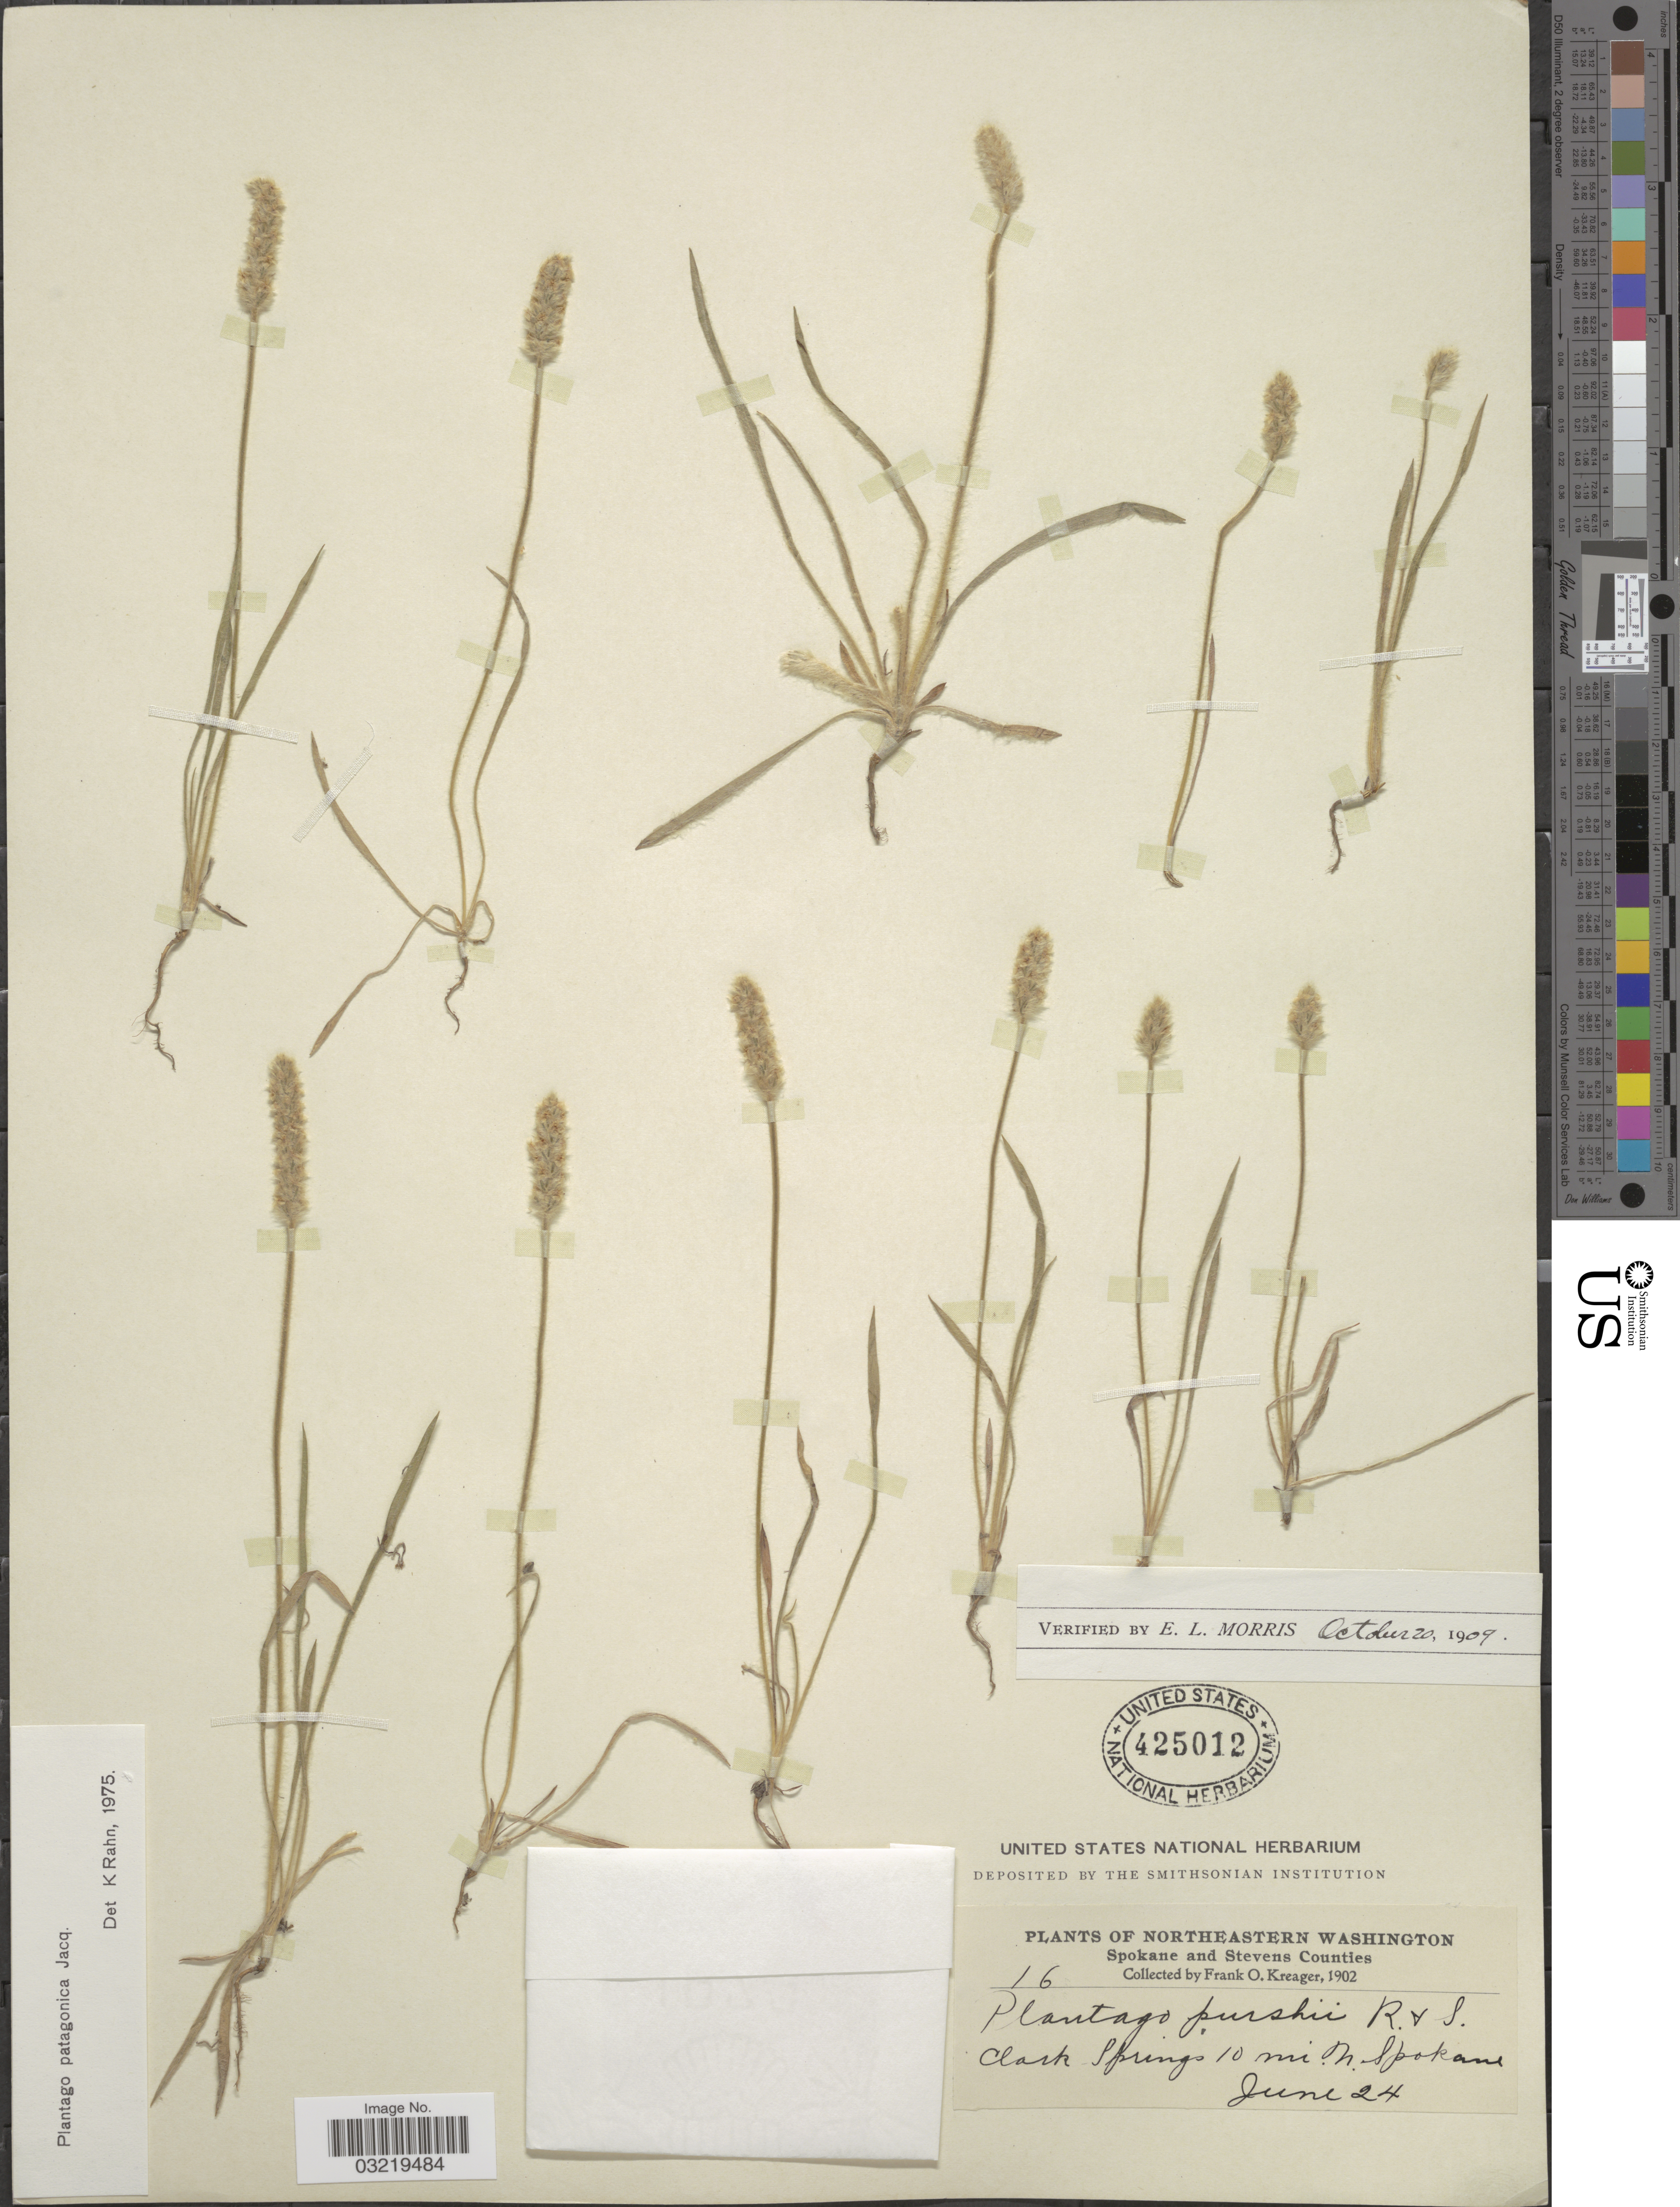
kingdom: Plantae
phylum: Tracheophyta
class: Magnoliopsida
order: Lamiales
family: Plantaginaceae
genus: Plantago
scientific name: Plantago patagonica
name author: Jacq.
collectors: F. Kreager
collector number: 16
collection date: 1902-06-24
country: United States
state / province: Washington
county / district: Spokane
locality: Northeastern Washington. Clark Springs 10 mi. N. Spokane.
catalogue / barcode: US 425012